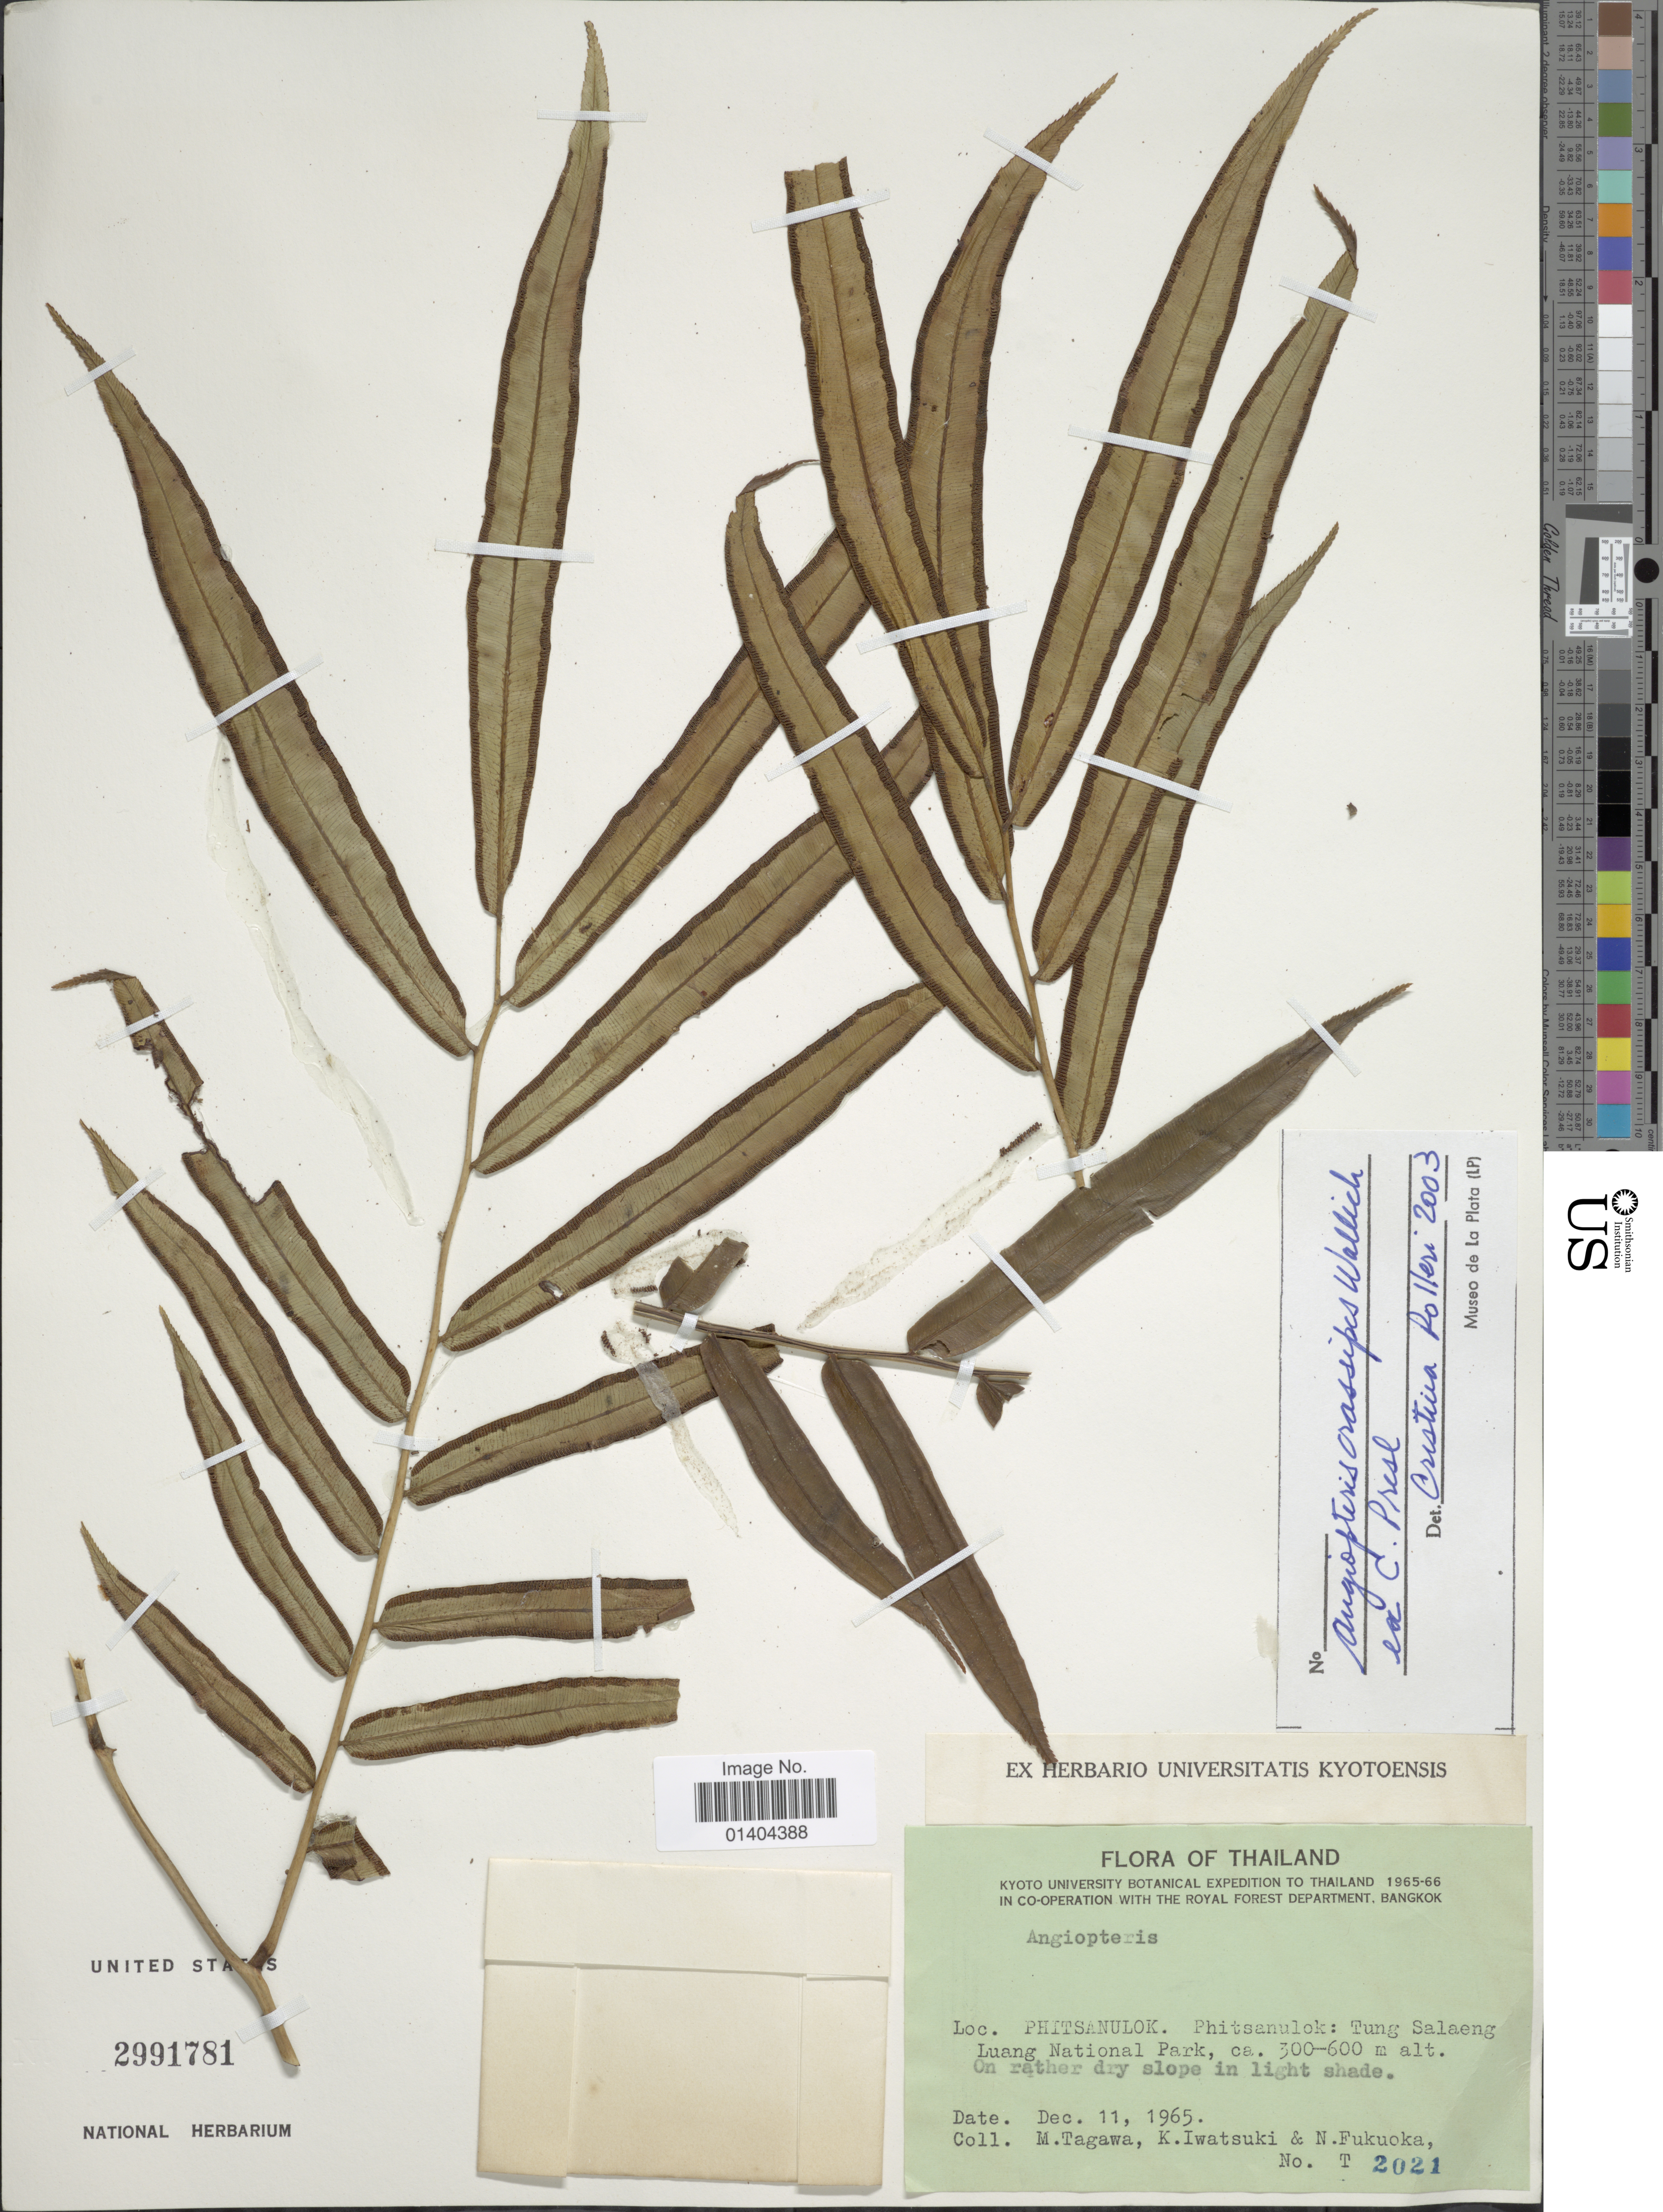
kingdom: Plantae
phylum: Tracheophyta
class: Polypodiopsida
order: Marattiales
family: Marattiaceae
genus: Angiopteris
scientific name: Angiopteris crassipes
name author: Wall. ex C. Presl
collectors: M. Tagawa, K. Iwatsuki & N. Fukuoka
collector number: T2021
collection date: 1965-12-11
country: Thailand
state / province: Phitsanulok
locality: Phitsanulok: Tung Salaeng, Luang National Park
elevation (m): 300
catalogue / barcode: US 2991781